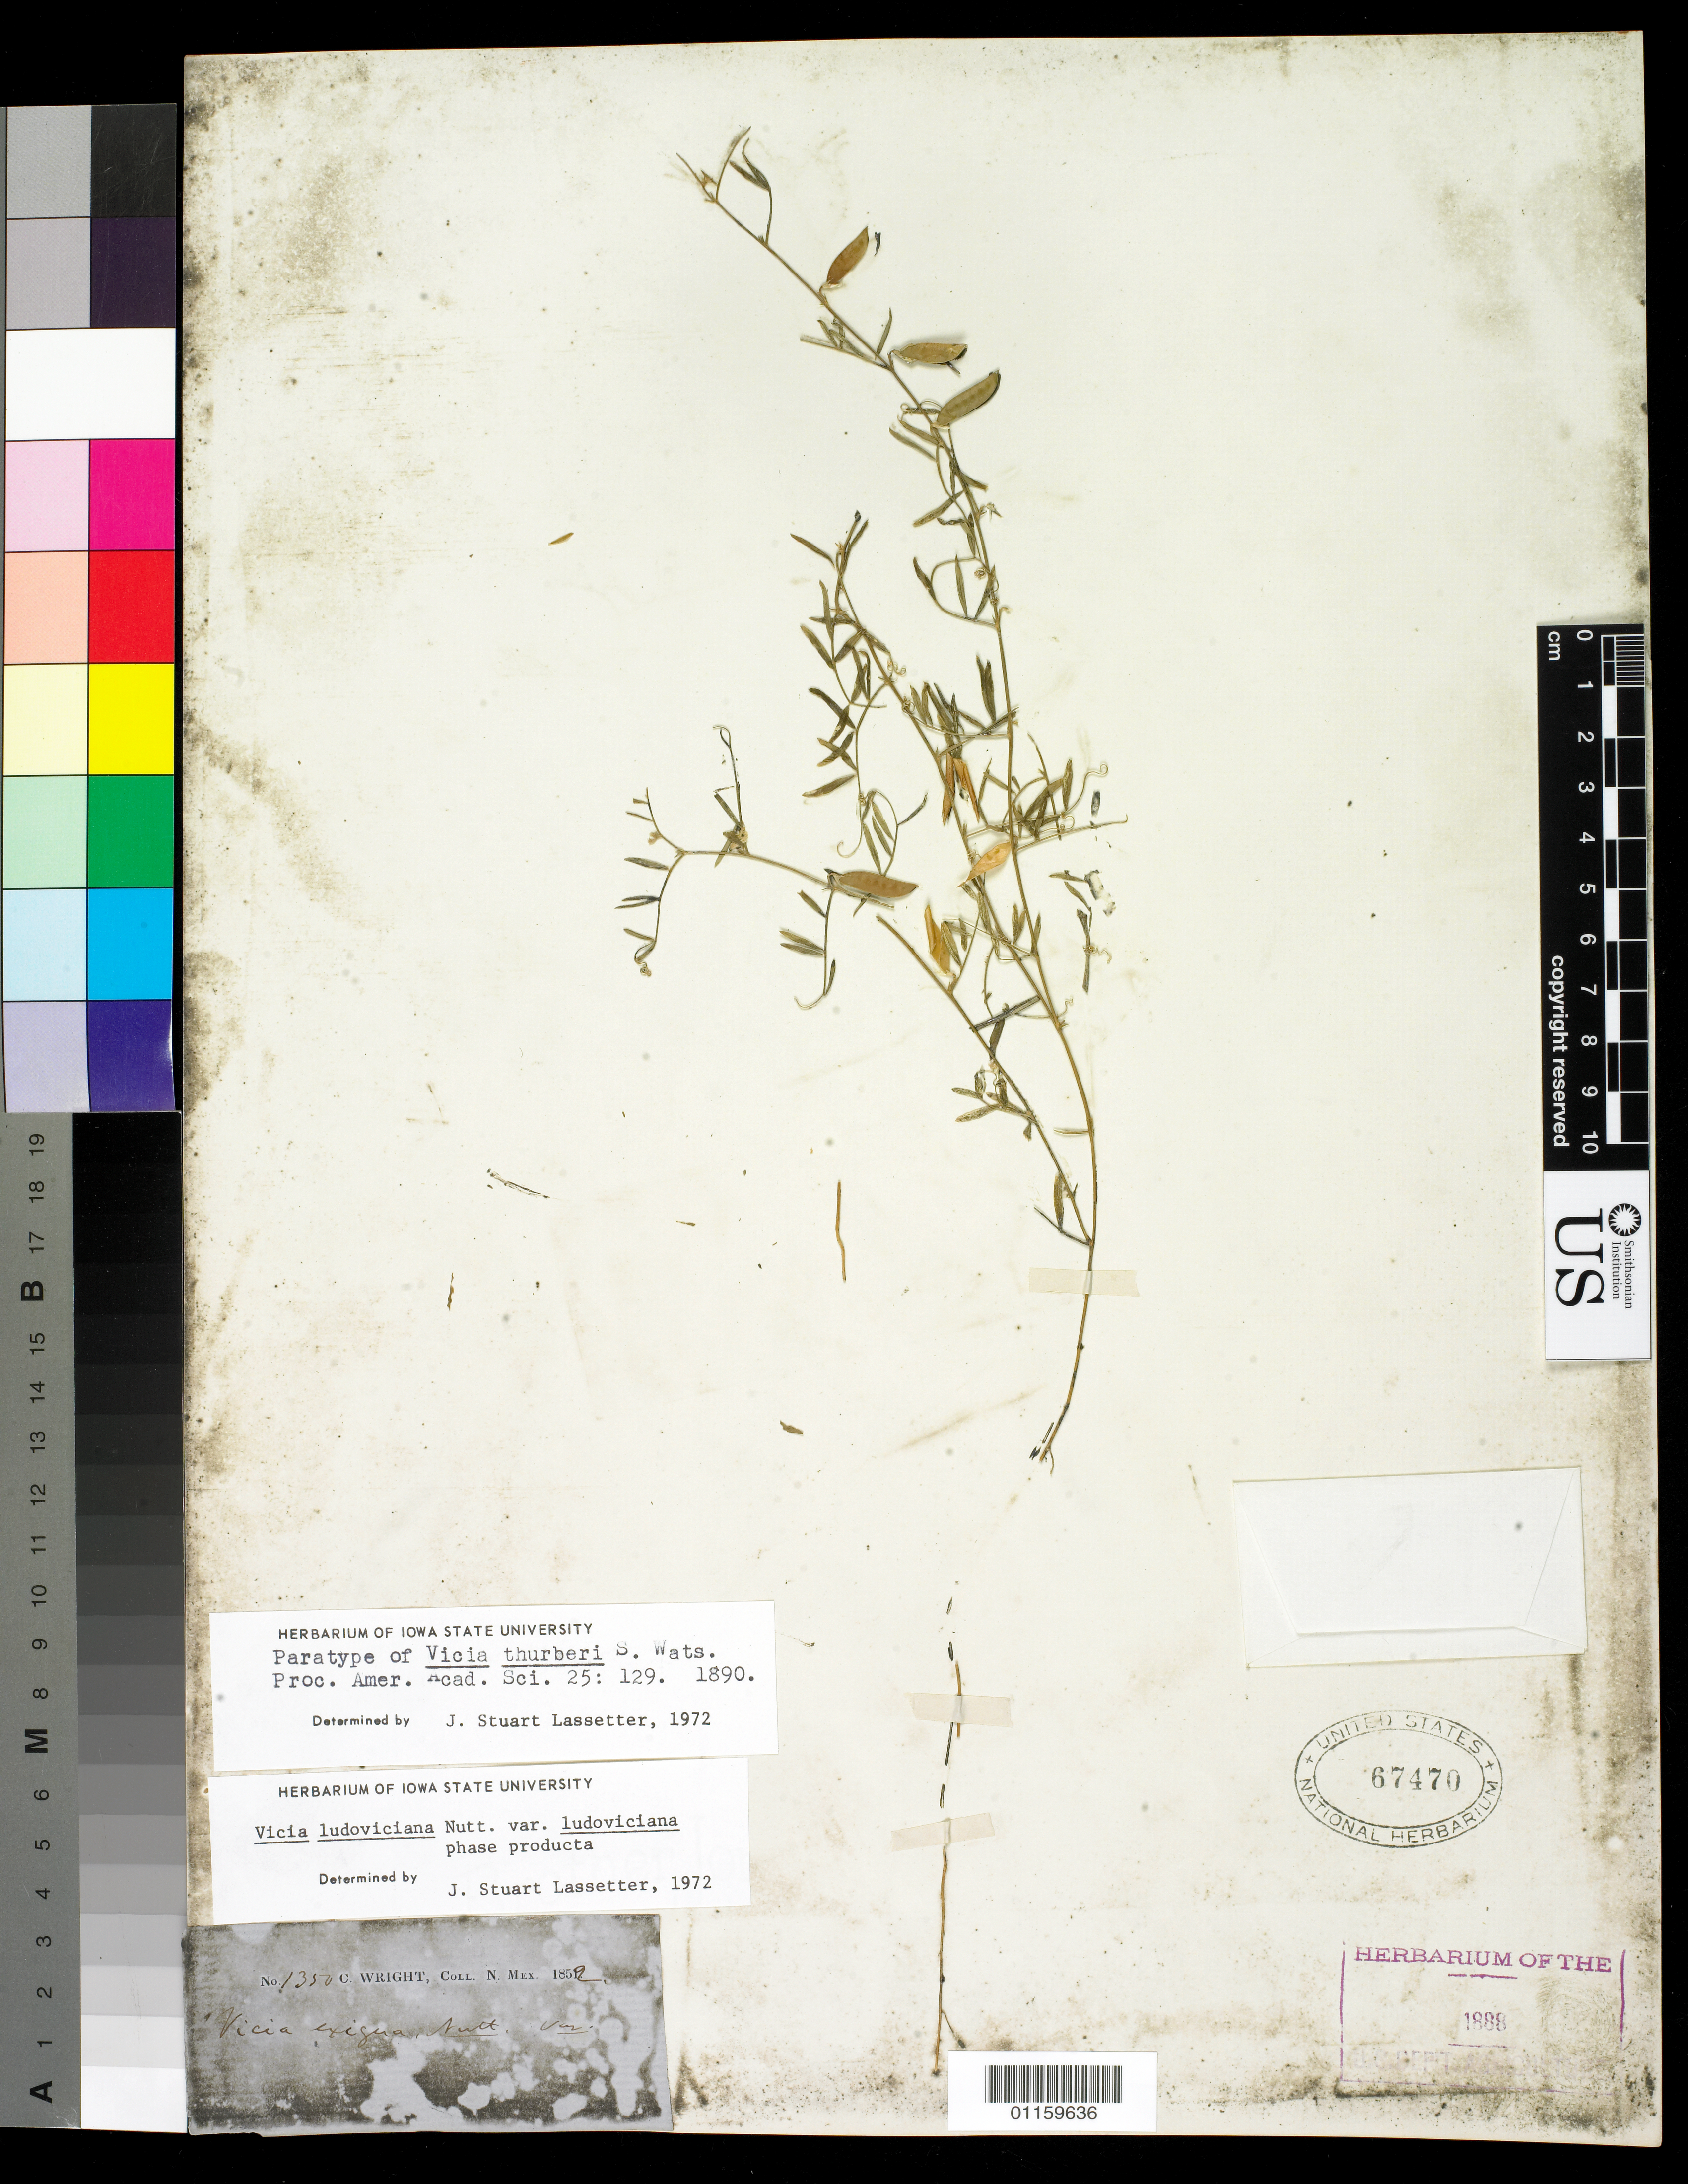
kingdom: Plantae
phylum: Tracheophyta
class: Magnoliopsida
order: Fabales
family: Fabaceae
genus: Vicia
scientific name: Vicia ludoviciana var. ludoviciana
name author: Nutt. ex Torr. & A. Gray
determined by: Lassetter, J. Stuart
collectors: C. Wright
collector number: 1350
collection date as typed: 1852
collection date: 1852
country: United States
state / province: New Mexico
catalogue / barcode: US 67470